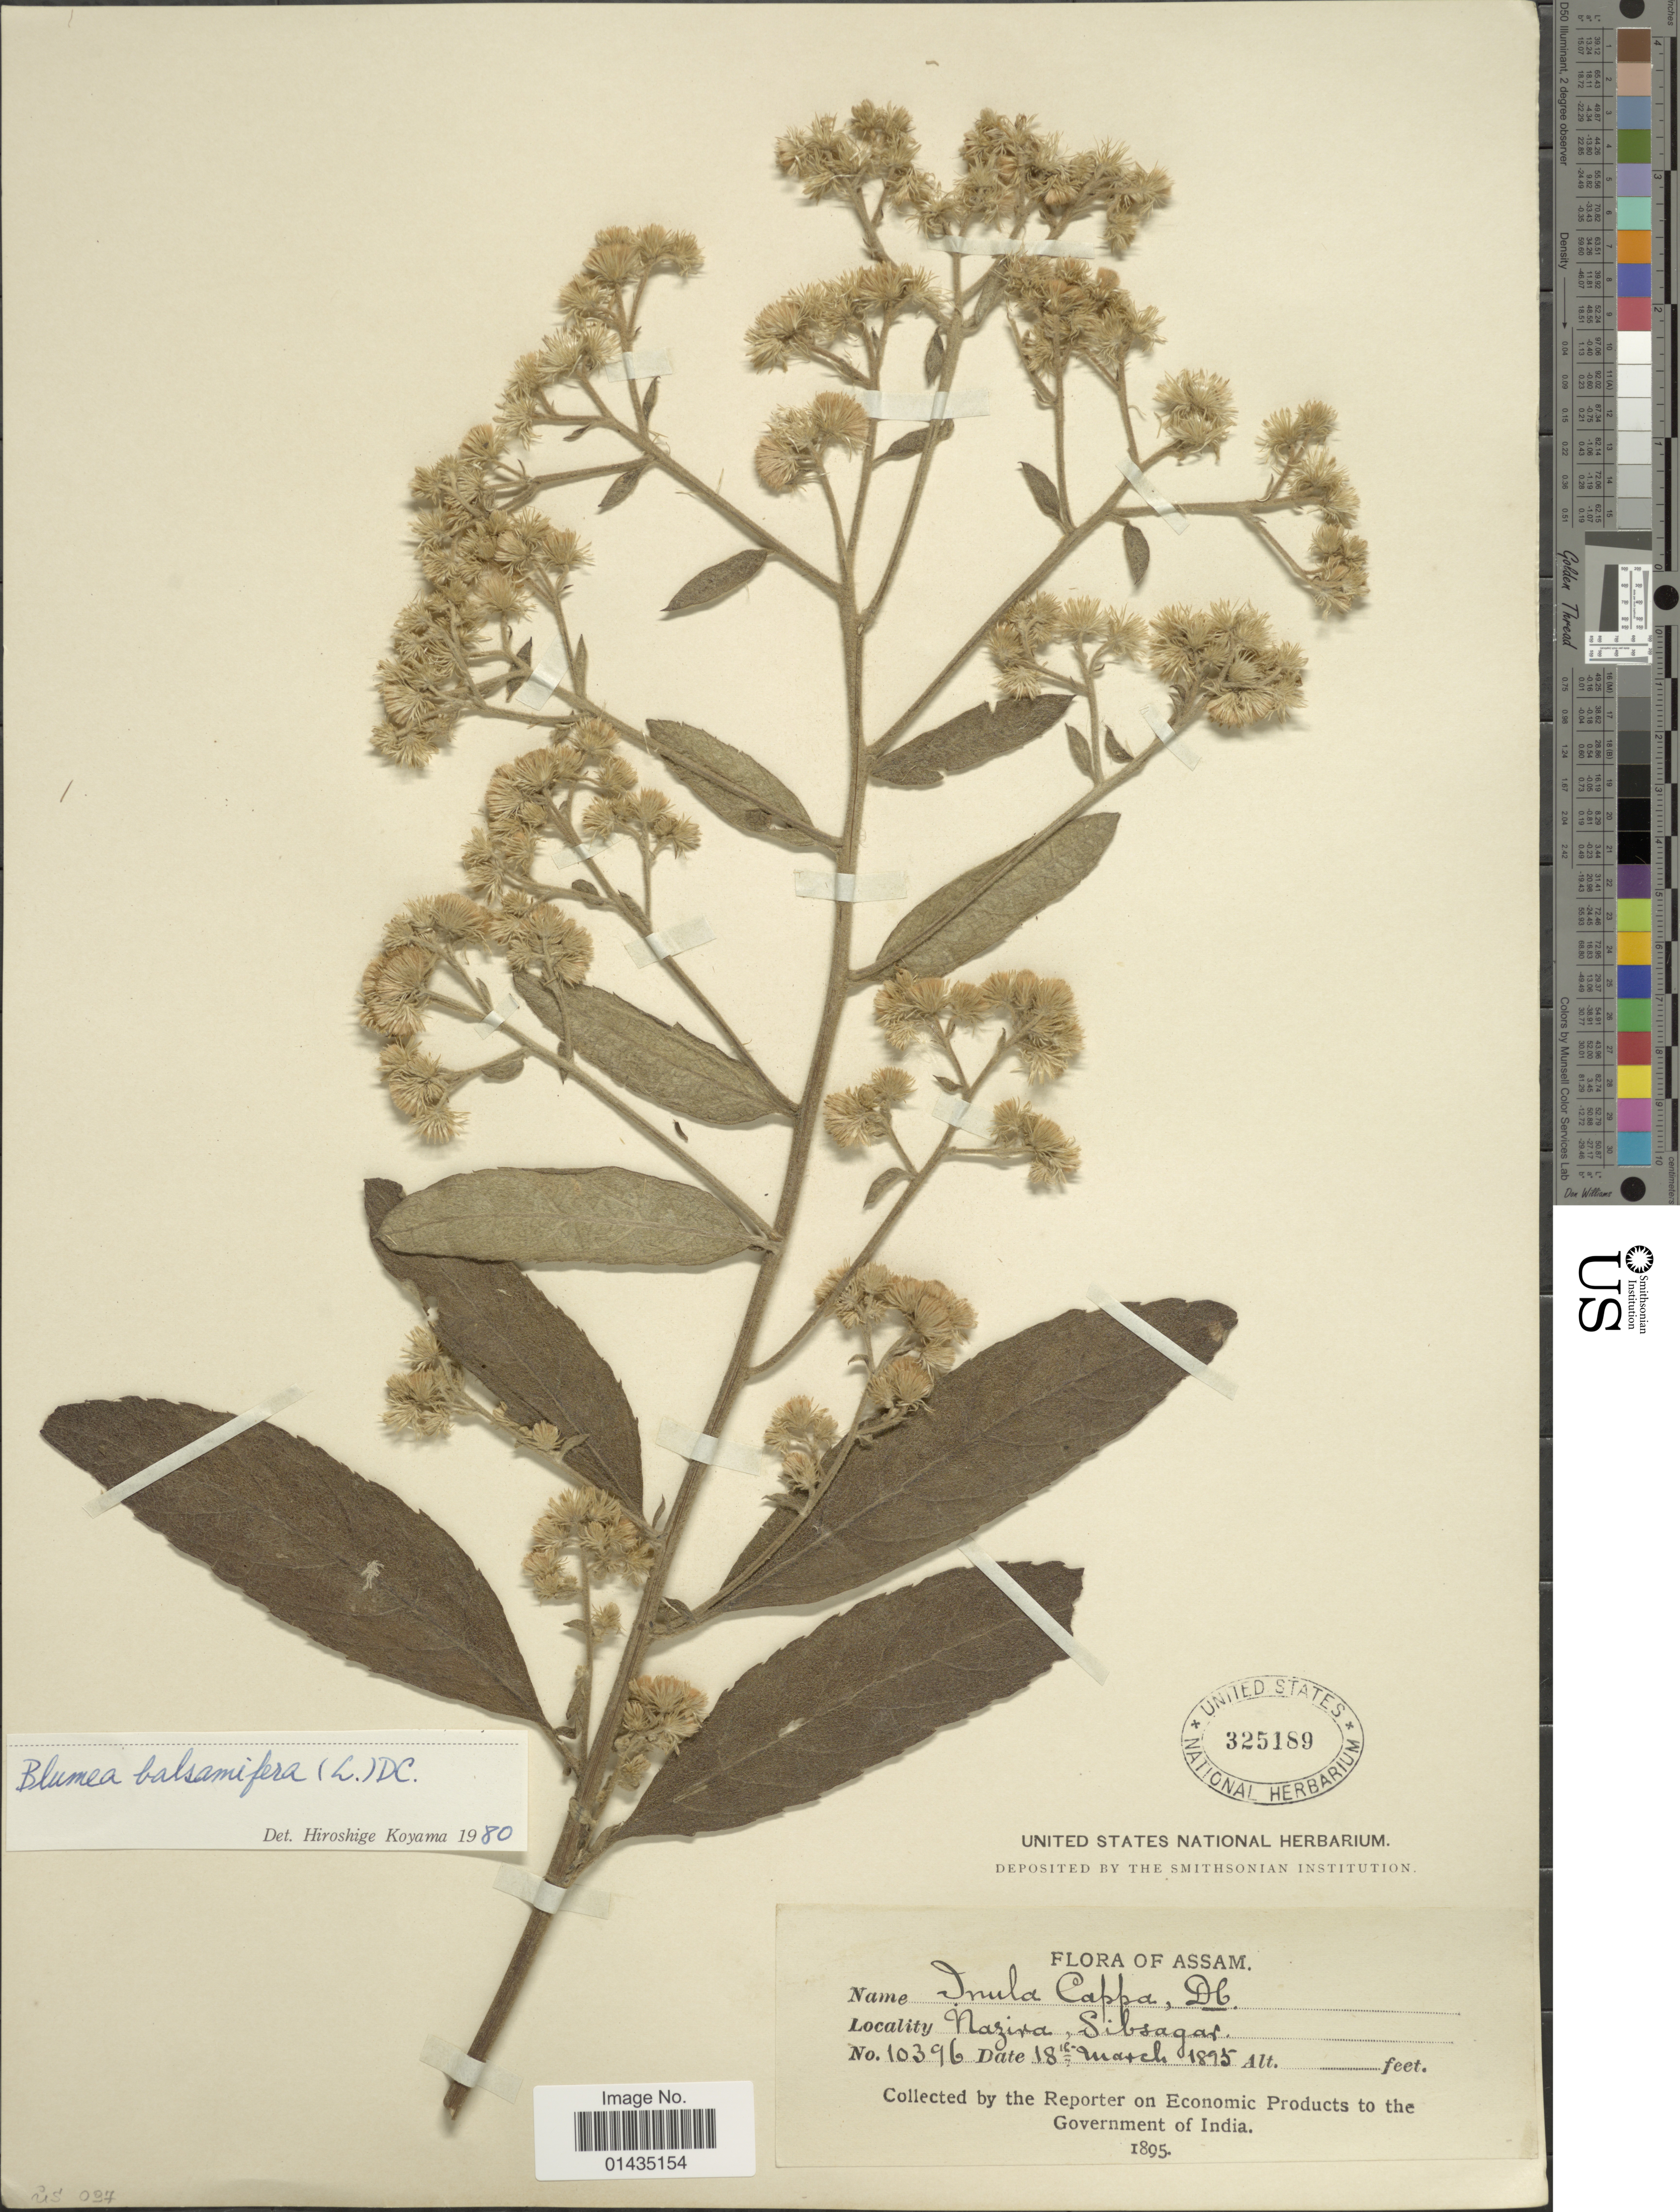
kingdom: Plantae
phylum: Tracheophyta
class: Magnoliopsida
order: Asterales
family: Asteraceae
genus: Blumea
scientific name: Blumea balsamifera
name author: (L.) DC.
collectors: U.S. National Herbarium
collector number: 10396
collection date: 1895-03-18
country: India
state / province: Assam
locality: Nazira, Sibsagar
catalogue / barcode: US 325189